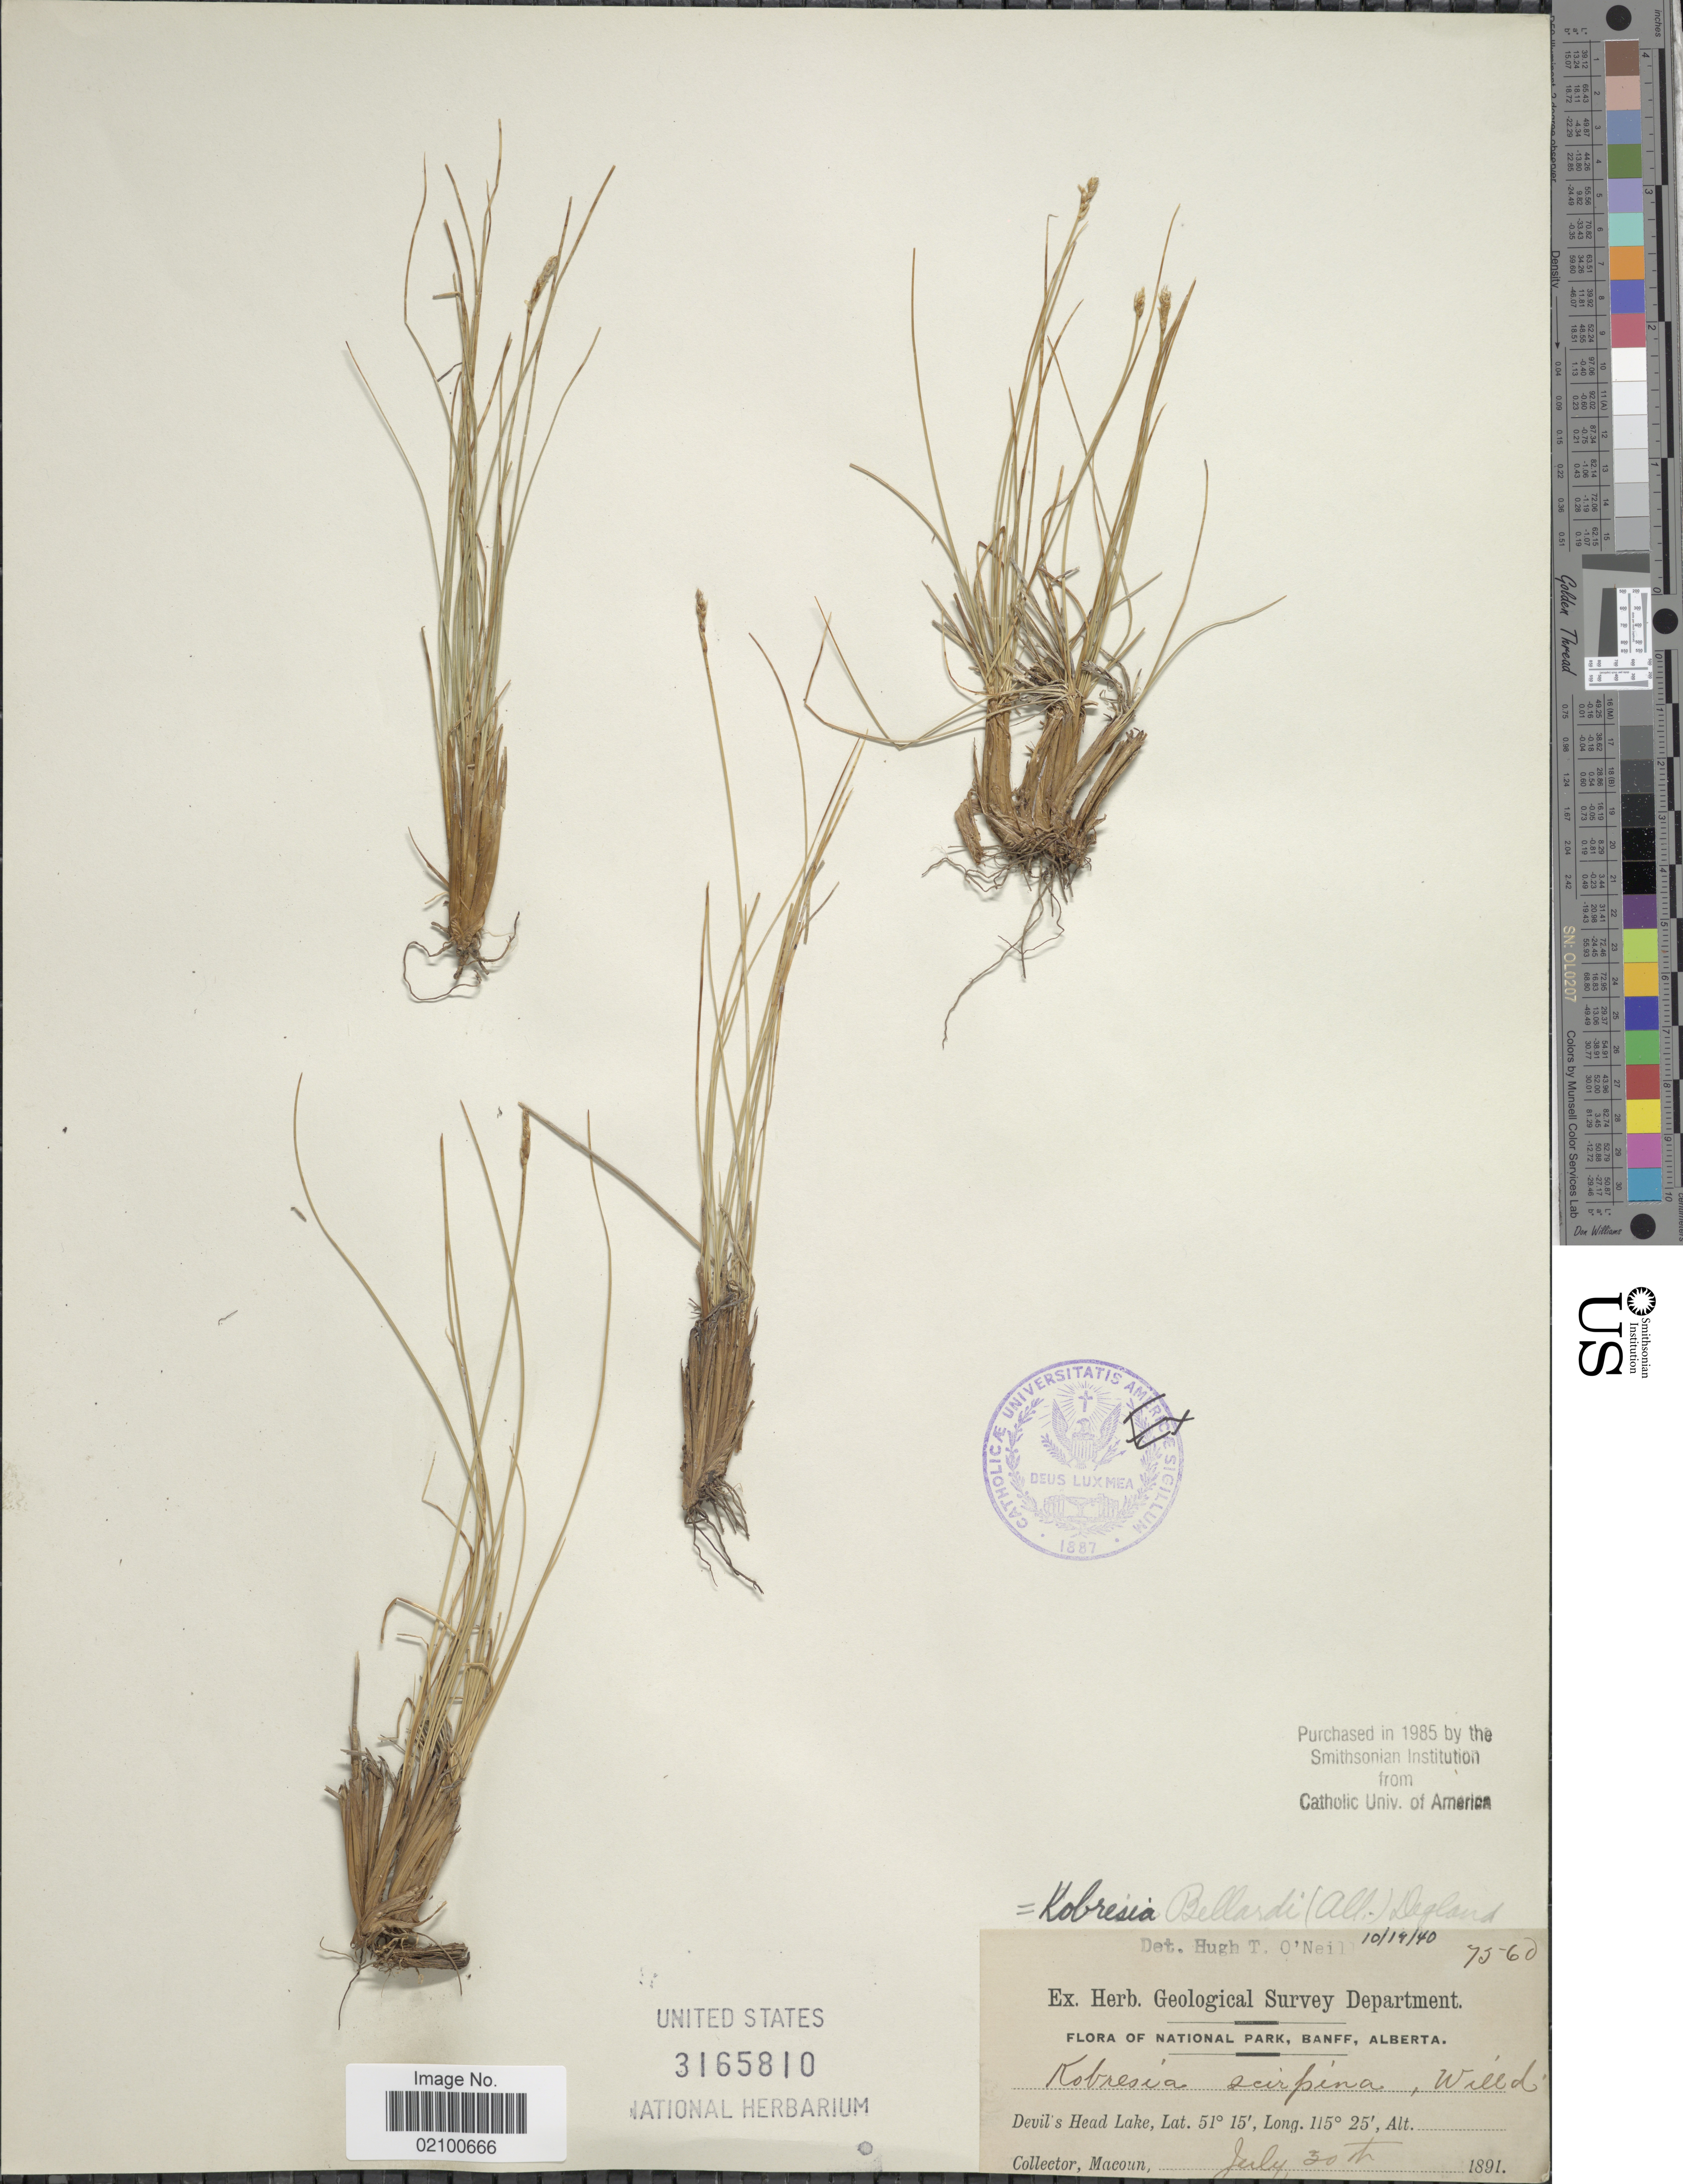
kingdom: Plantae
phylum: Tracheophyta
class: Liliopsida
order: Poales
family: Cyperaceae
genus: Carex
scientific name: Carex myosuroides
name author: Vill.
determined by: Strong, M. T., (US), Smithsonian Institution - National Museum of Natural History (UNITED STATES)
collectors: -- Macoun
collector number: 7560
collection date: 1891-07-30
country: Canada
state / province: Alberta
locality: National Park, Banff, Devil's Head Lake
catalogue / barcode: US 3165810